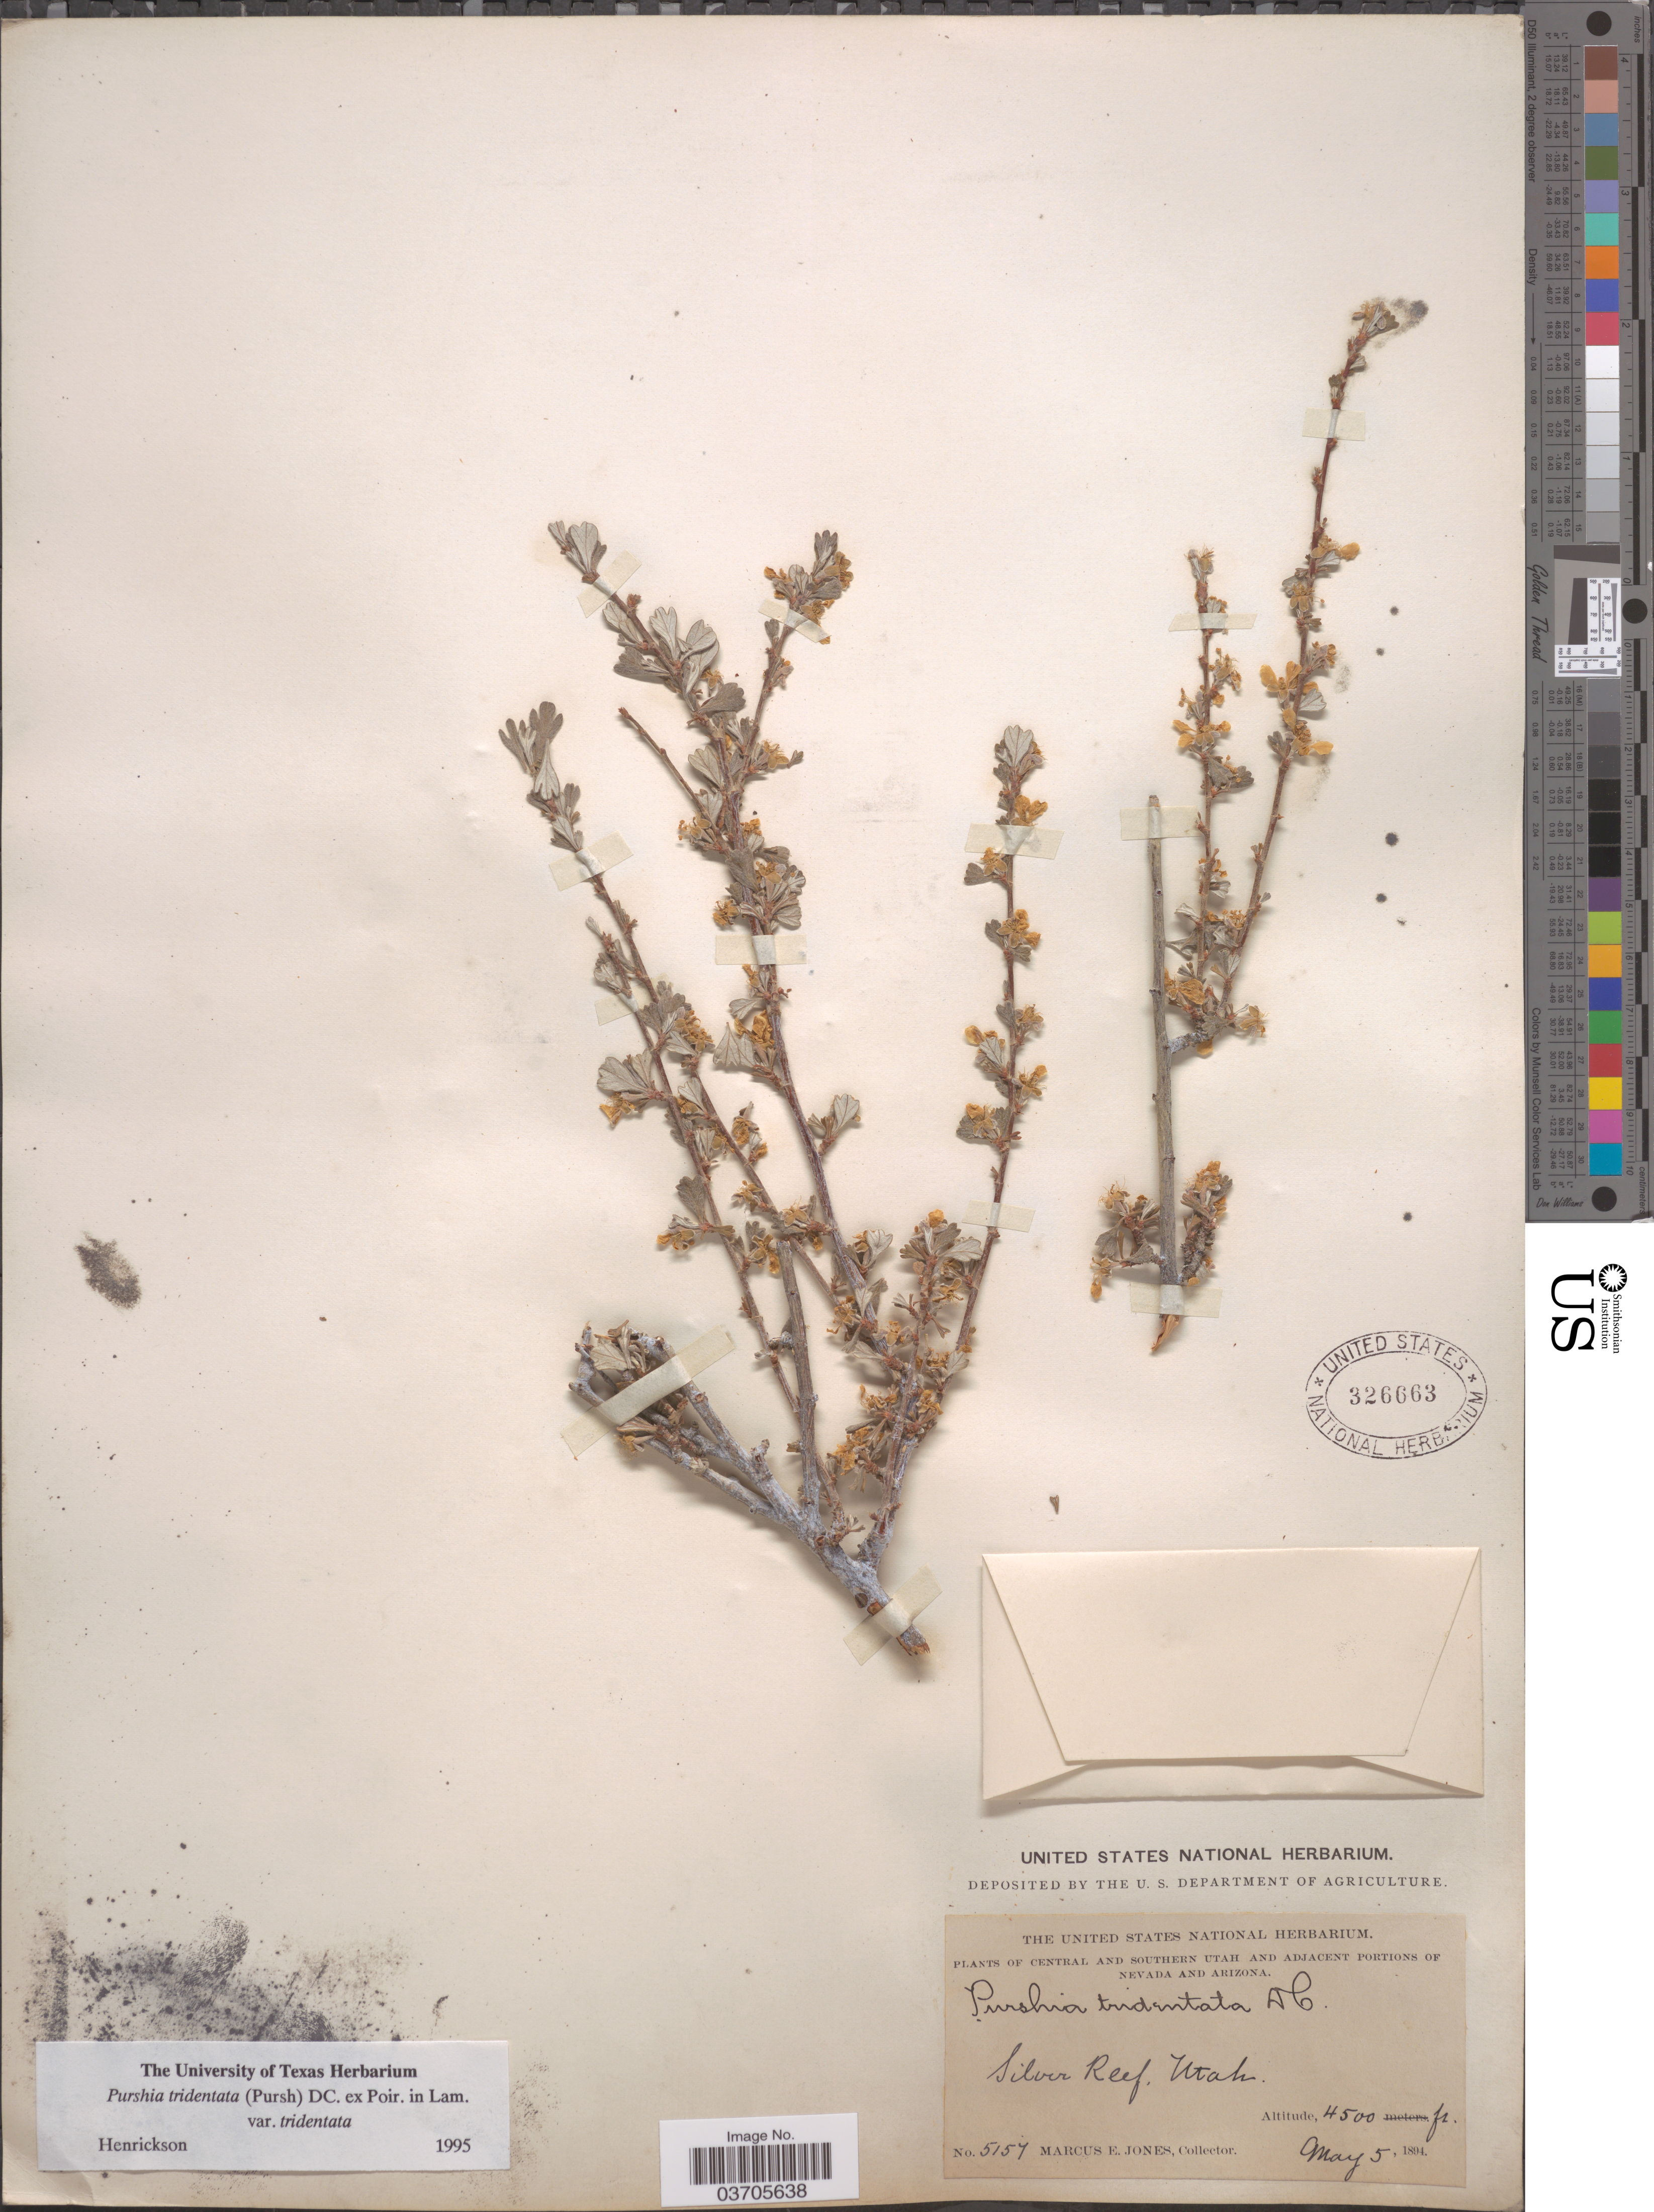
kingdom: Plantae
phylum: Tracheophyta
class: Magnoliopsida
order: Rosales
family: Rosaceae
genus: Purshia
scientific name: Purshia tridentata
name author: (Pursh) DC.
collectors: M. E. Jones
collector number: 5157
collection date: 1894-05-05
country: United States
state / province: Utah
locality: Central and Southern Utah. Silver Reef.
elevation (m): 1372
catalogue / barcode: US 326663